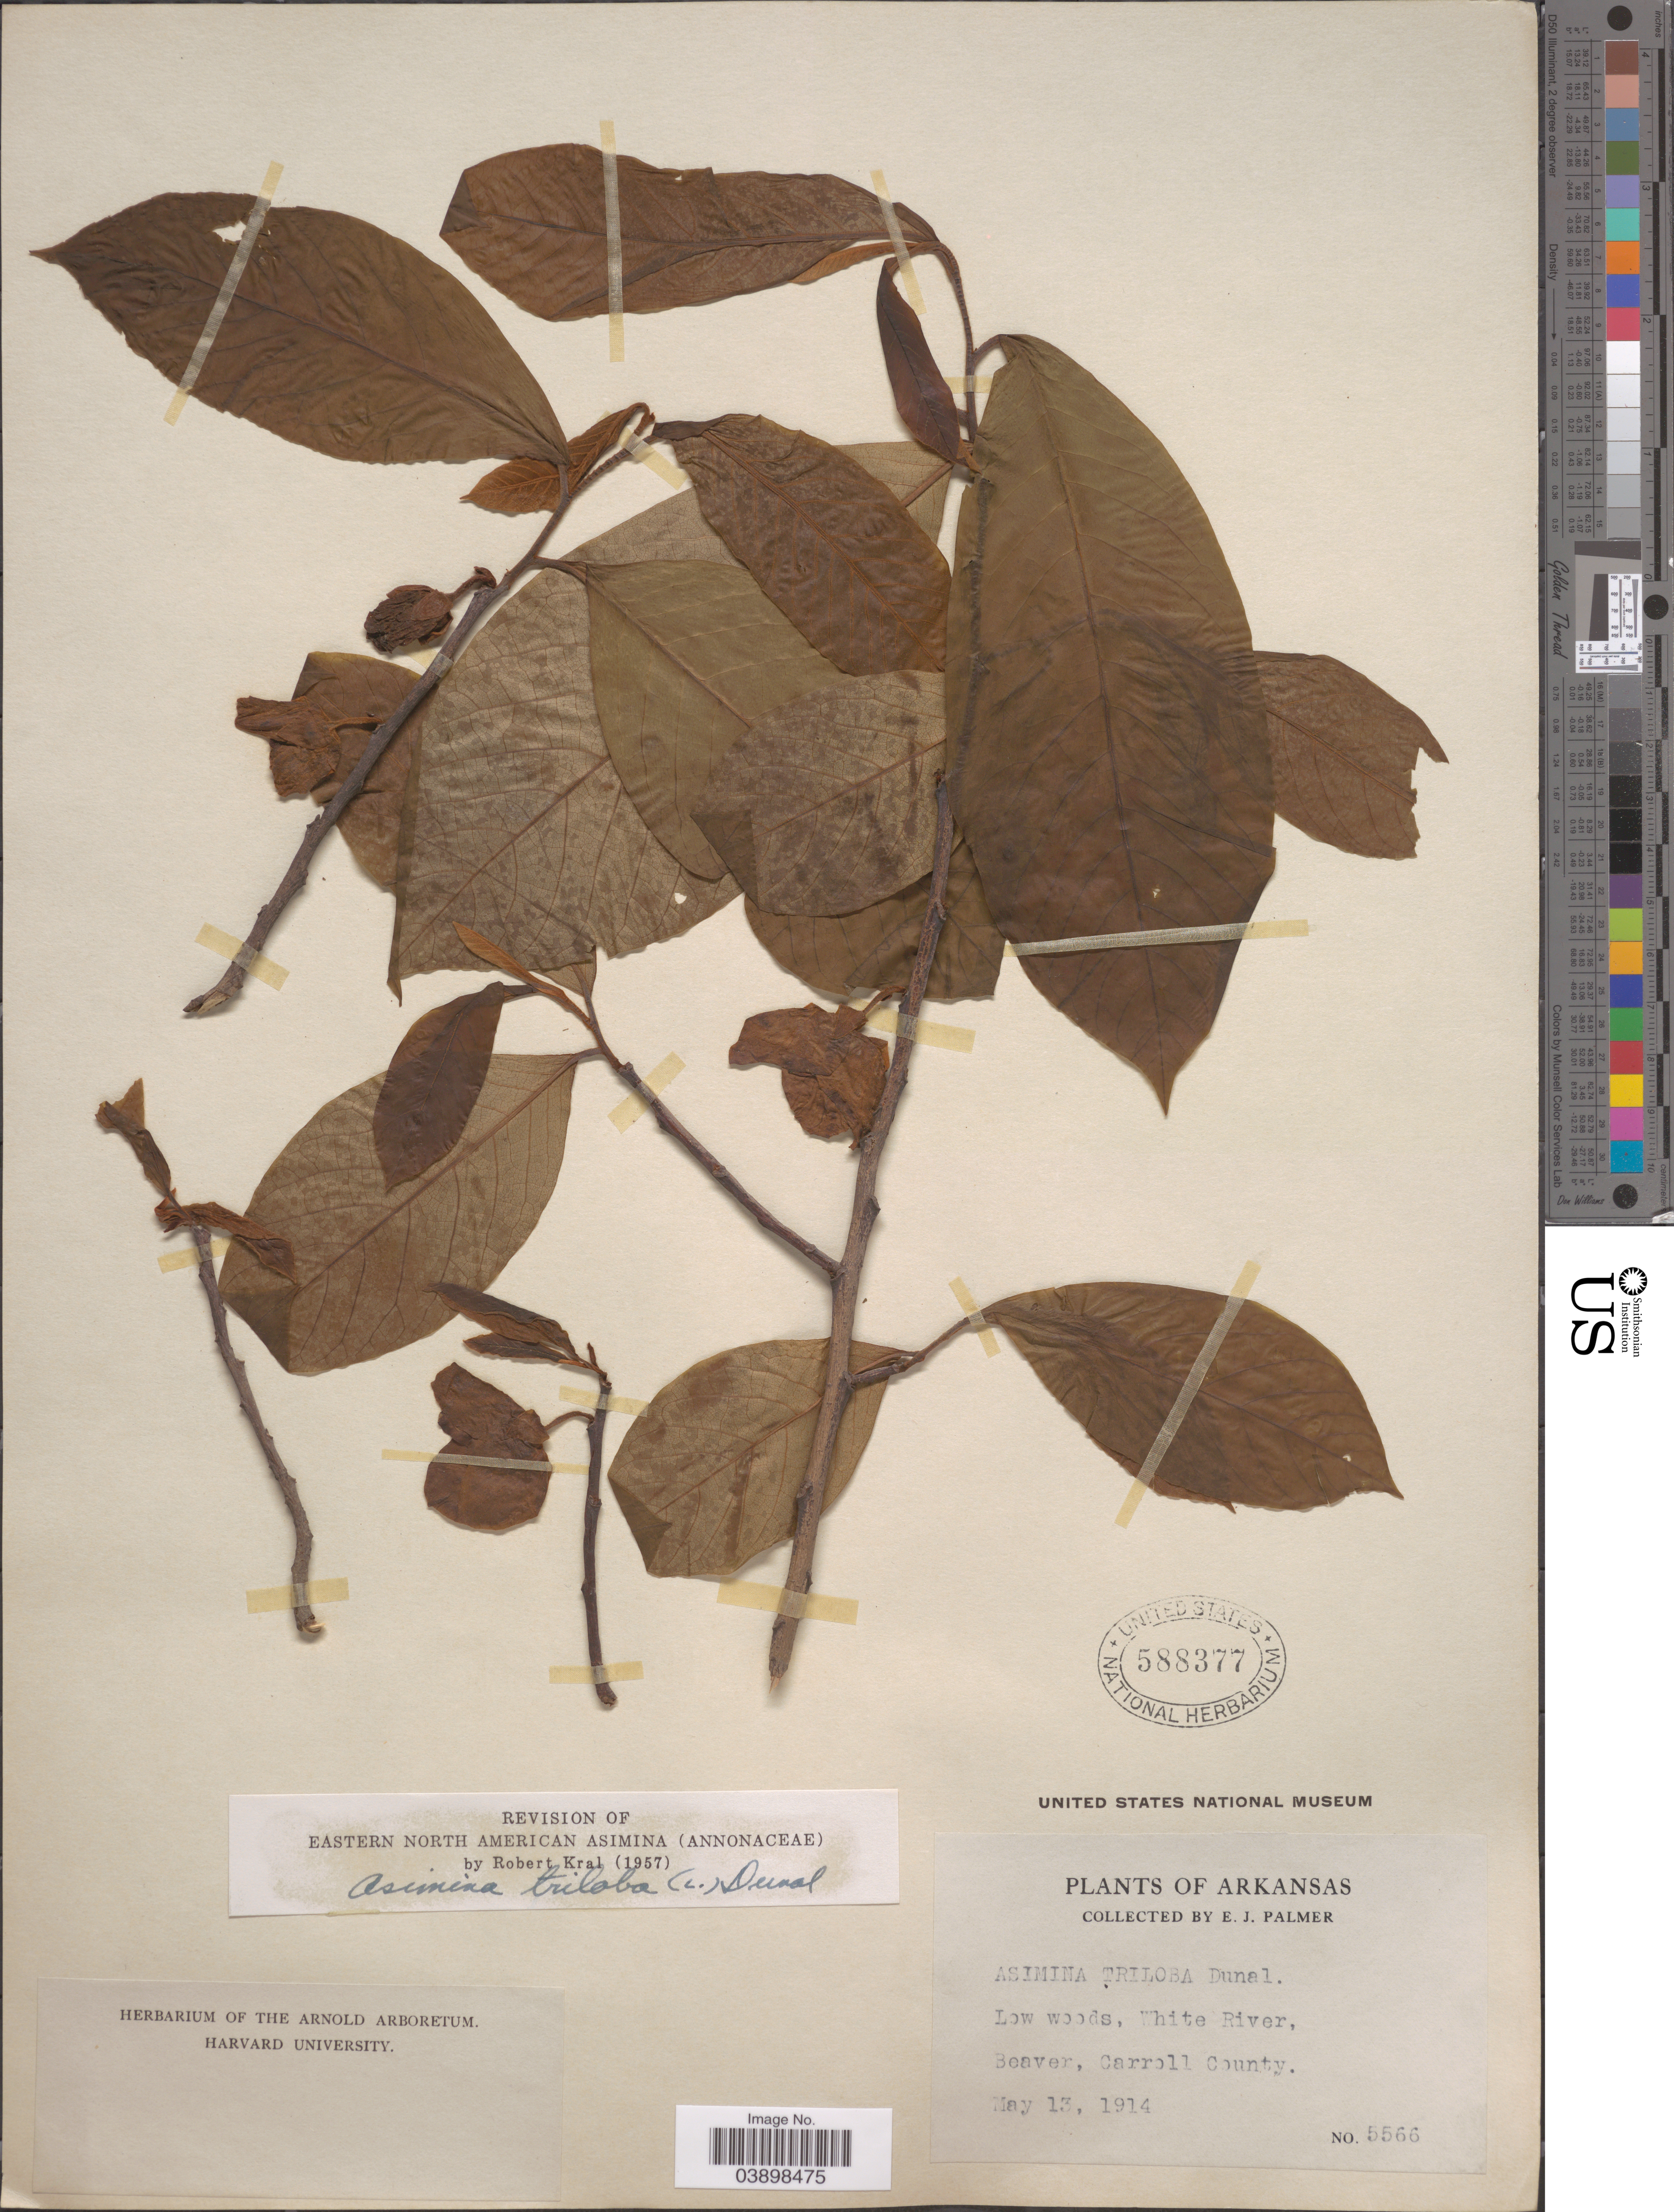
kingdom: Plantae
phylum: Tracheophyta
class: Magnoliopsida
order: Magnoliales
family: Annonaceae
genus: Asimina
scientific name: Asimina triloba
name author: (L.) Dunal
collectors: E. J. Palmer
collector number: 5566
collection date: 1914-05-13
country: United States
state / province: Arkansas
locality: White River. Beaver, Carroll County.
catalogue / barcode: US 588377